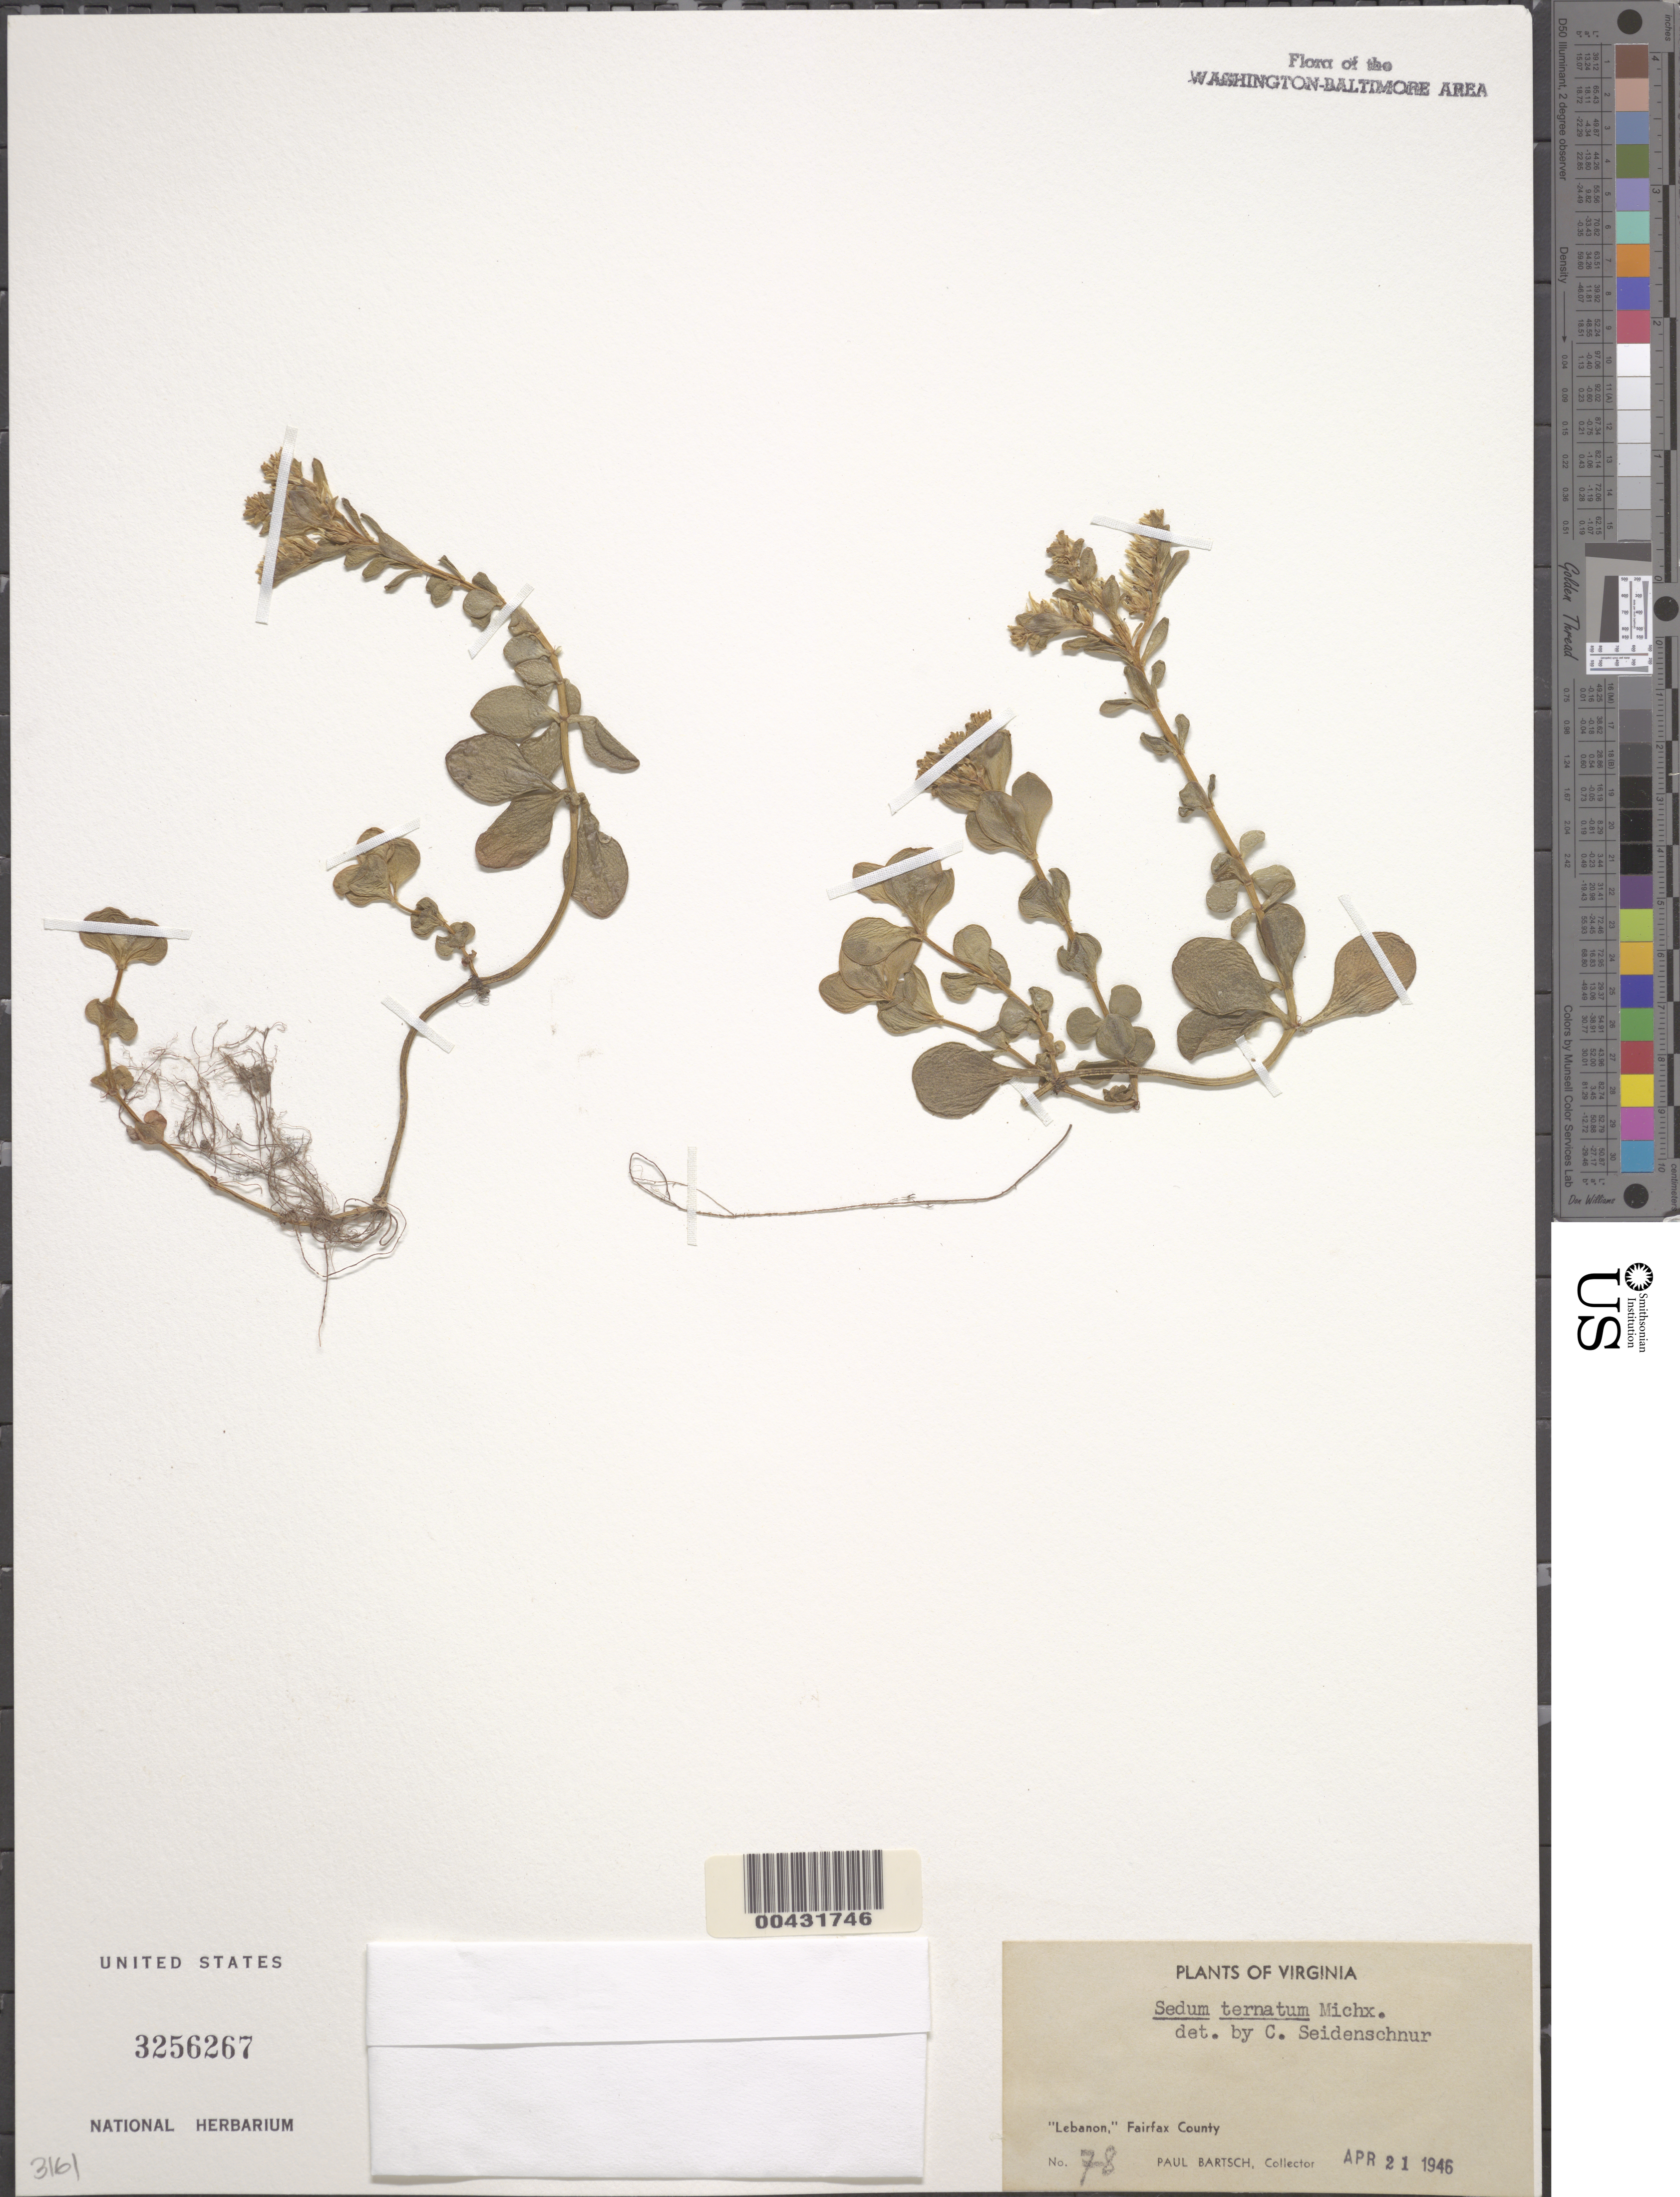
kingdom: Plantae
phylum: Tracheophyta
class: Magnoliopsida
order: Saxifragales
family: Crassulaceae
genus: Sedum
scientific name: Sedum ternatum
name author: Michx.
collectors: P. Bartsch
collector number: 78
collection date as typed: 21 Apr 1946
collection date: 1946-04-21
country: United States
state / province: Virginia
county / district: Fairfax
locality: Lebanon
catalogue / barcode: US 3256267